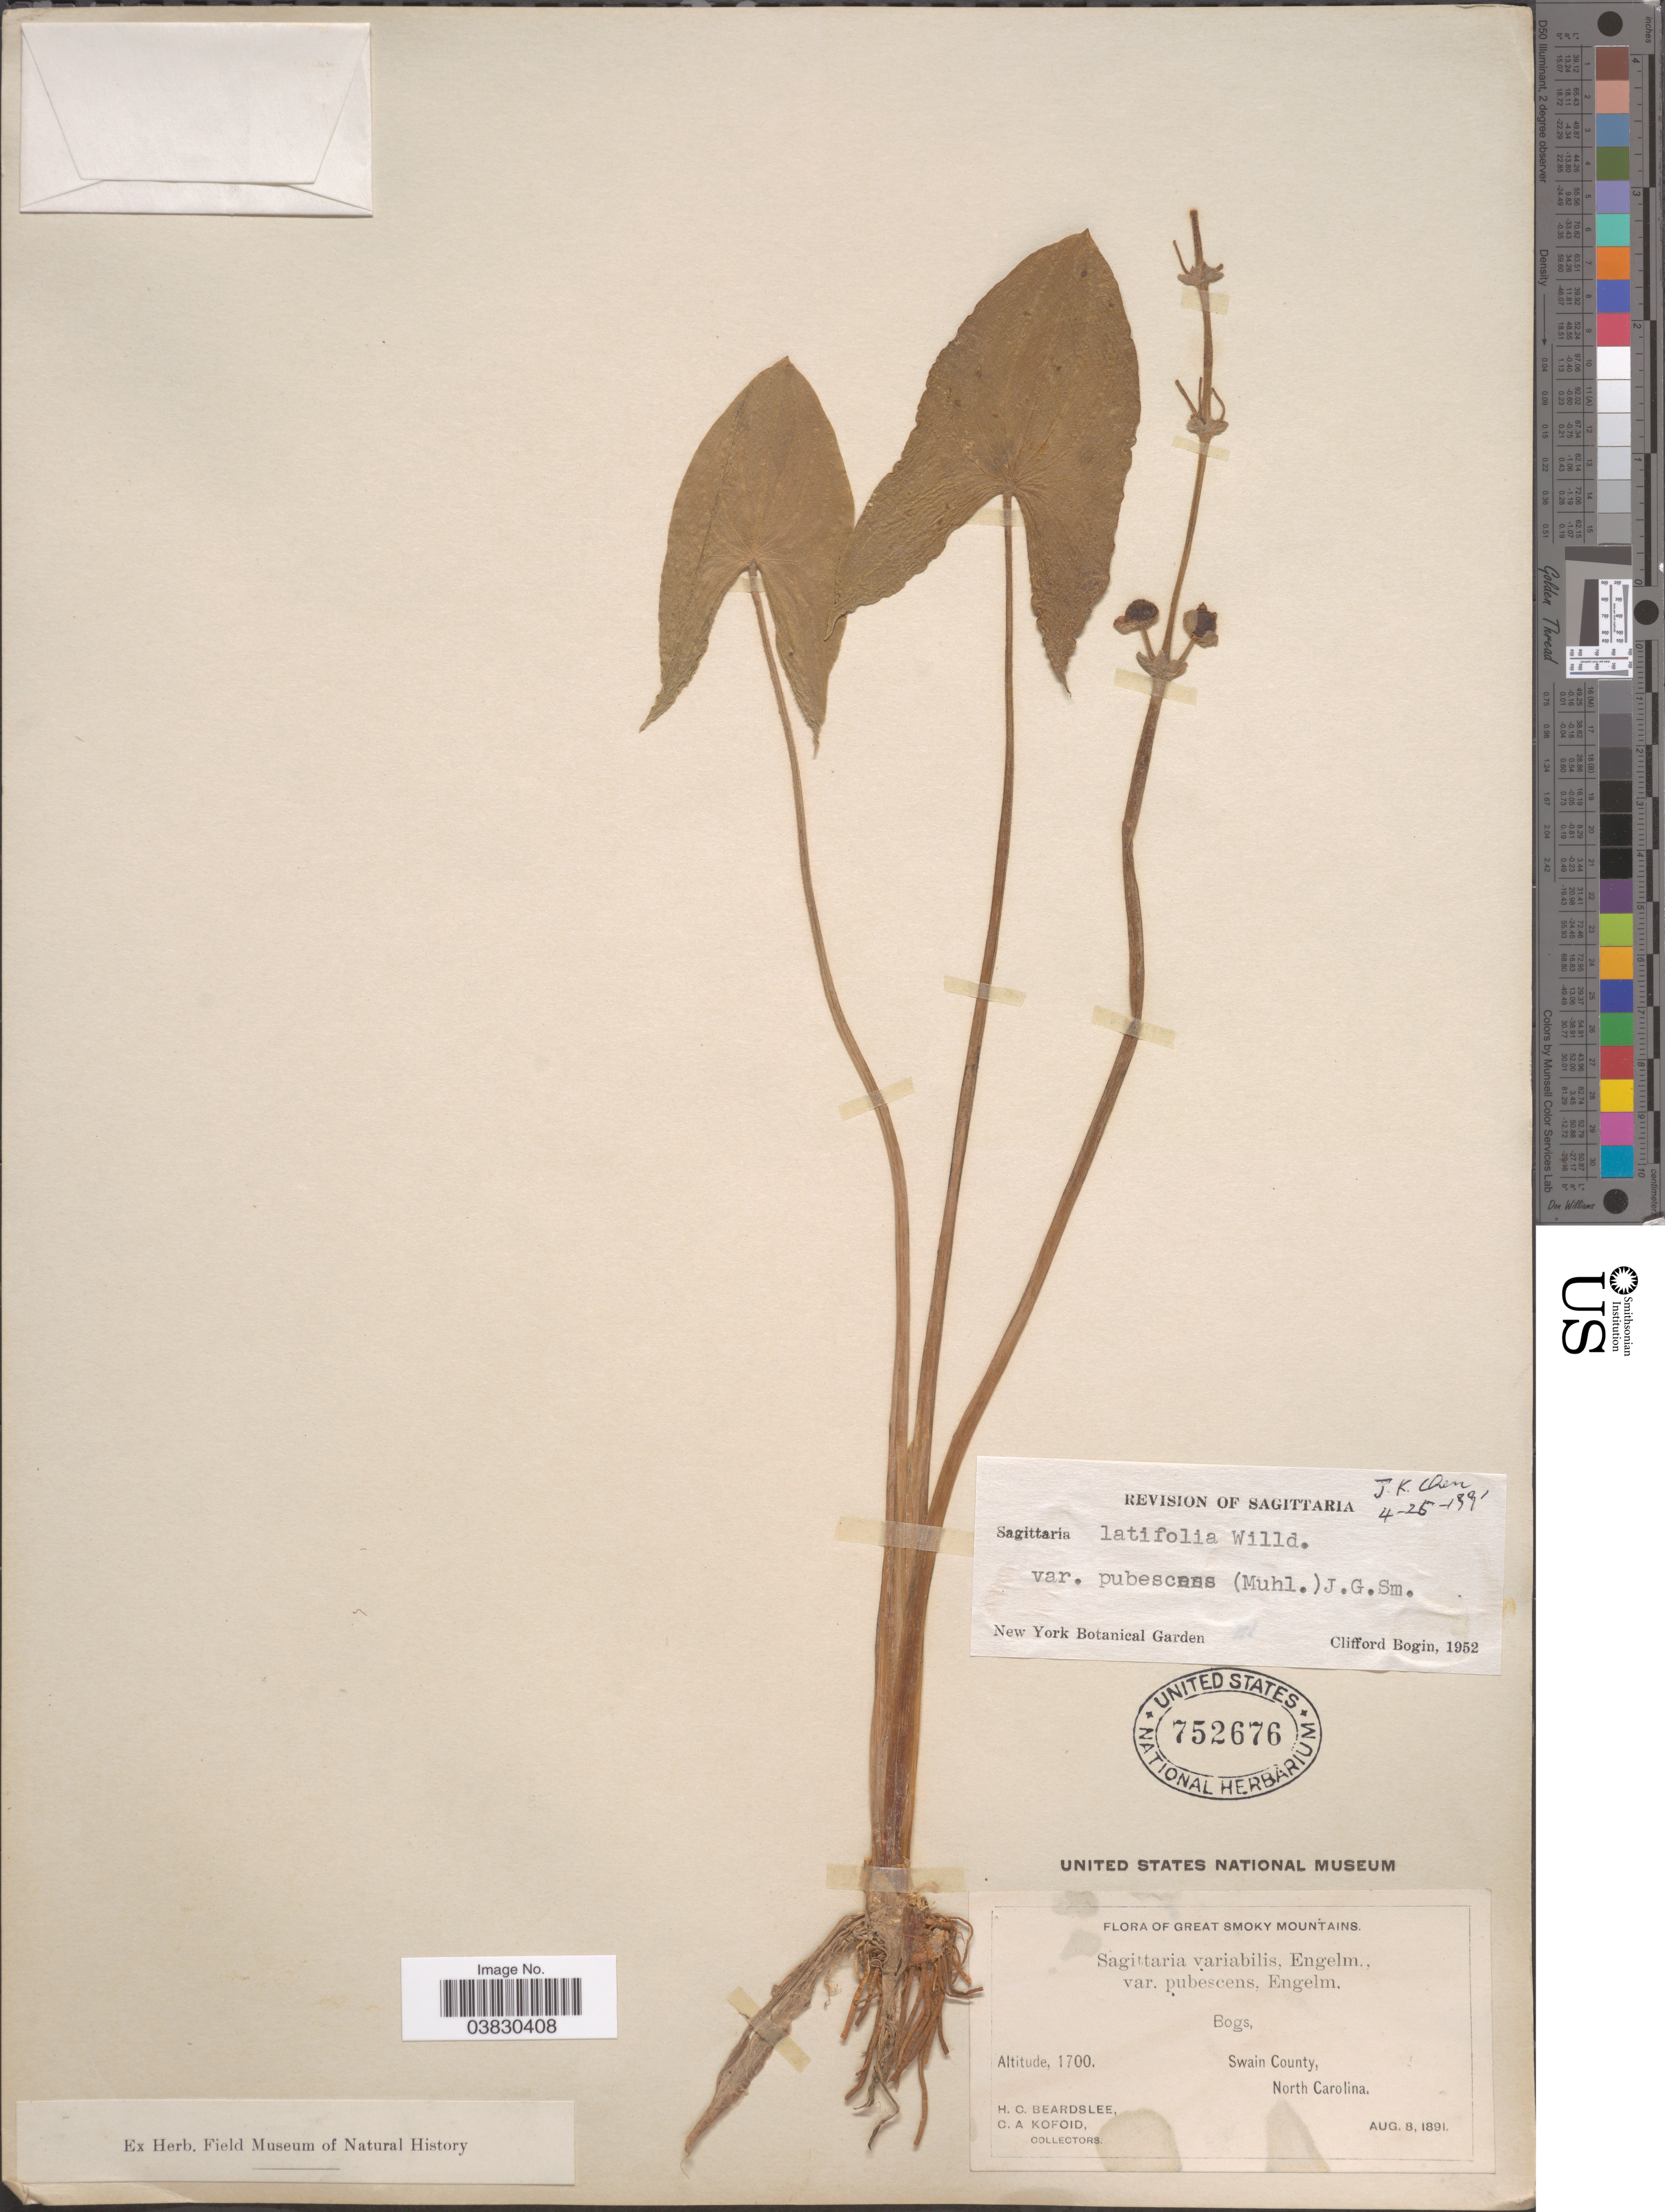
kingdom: Plantae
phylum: Tracheophyta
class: Liliopsida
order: Alismatales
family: Alismataceae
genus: Sagittaria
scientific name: Sagittaria latifolia var. pubescens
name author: (Muhl.) J.G. Sm.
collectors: H. Beardslee & C. Kofoid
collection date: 1891-08-08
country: United States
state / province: North Carolina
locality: Great Smoky Mountains. Bogs, Swain County.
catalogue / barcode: US 752676